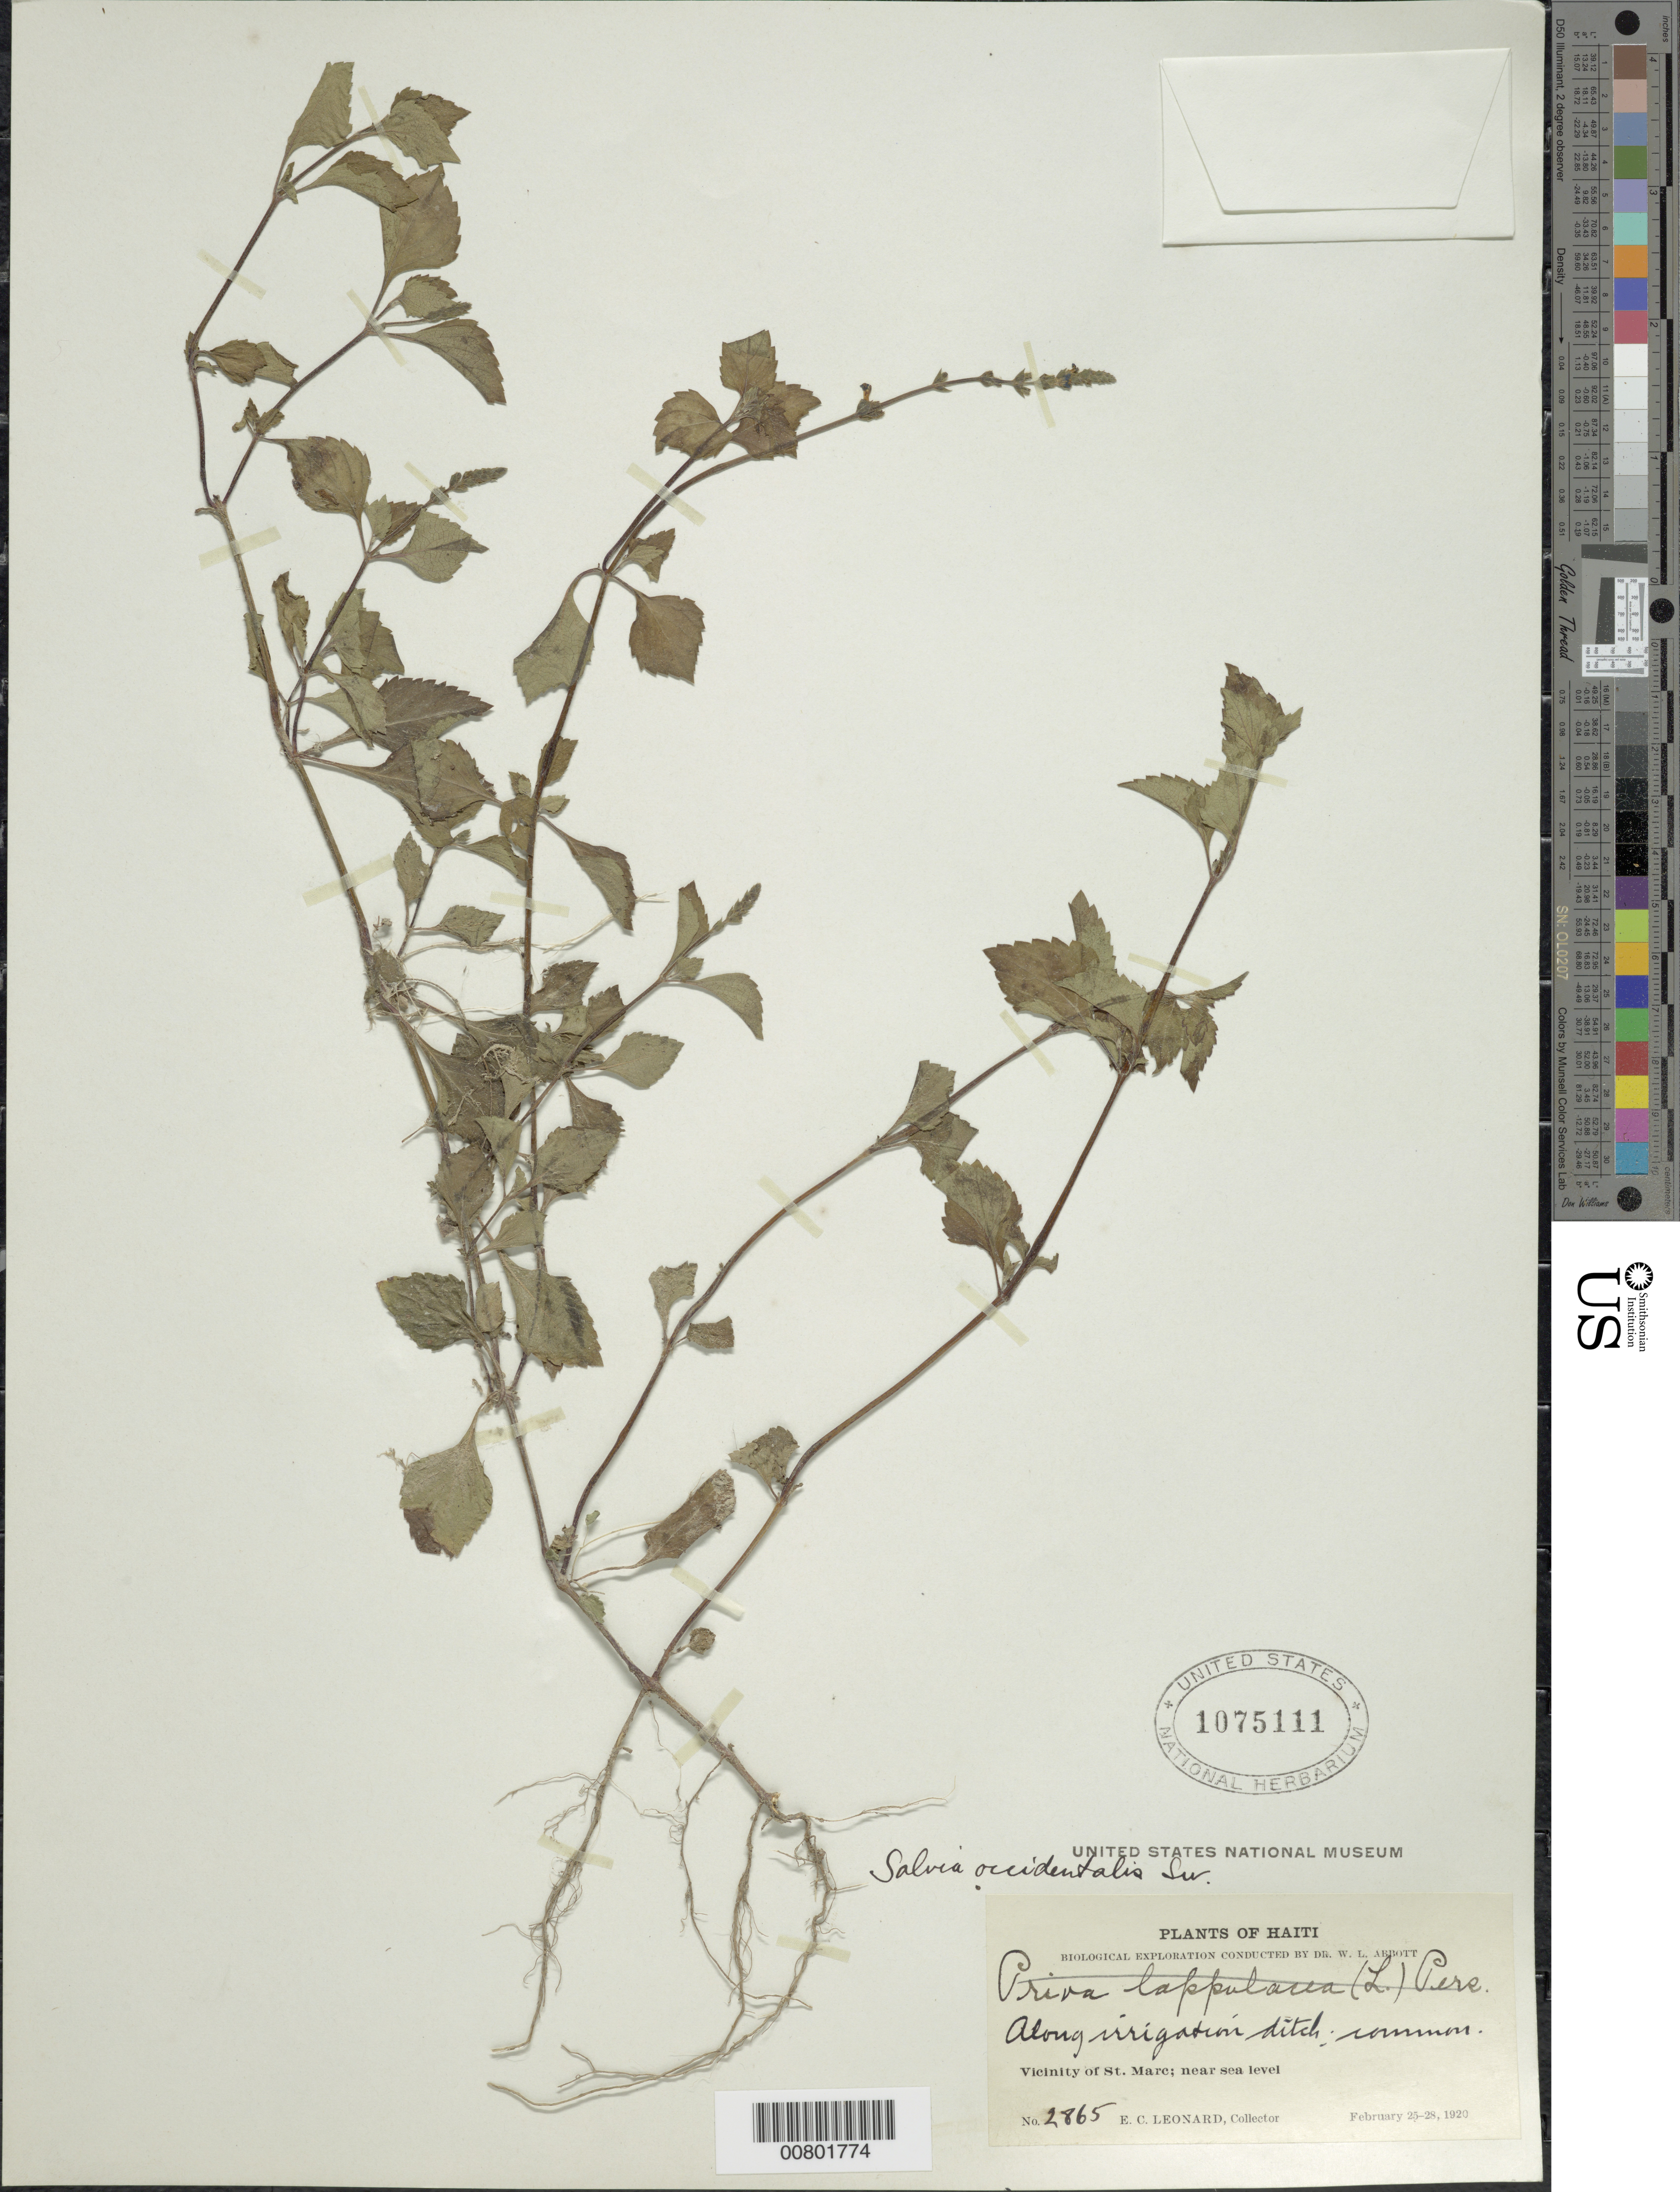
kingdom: Plantae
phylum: Tracheophyta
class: Magnoliopsida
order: Lamiales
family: Lamiaceae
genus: Salvia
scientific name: Salvia occidentalis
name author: Sw.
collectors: E. C. Leonard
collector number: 2865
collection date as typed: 25 Feb 1920 to 28 Feb 1920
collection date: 1920-02-25/1920-02-28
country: Haiti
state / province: Artibonite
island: Hispaniola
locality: Vicinity of St. Marc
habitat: Along irrigation ditch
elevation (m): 0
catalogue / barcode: US 1075111